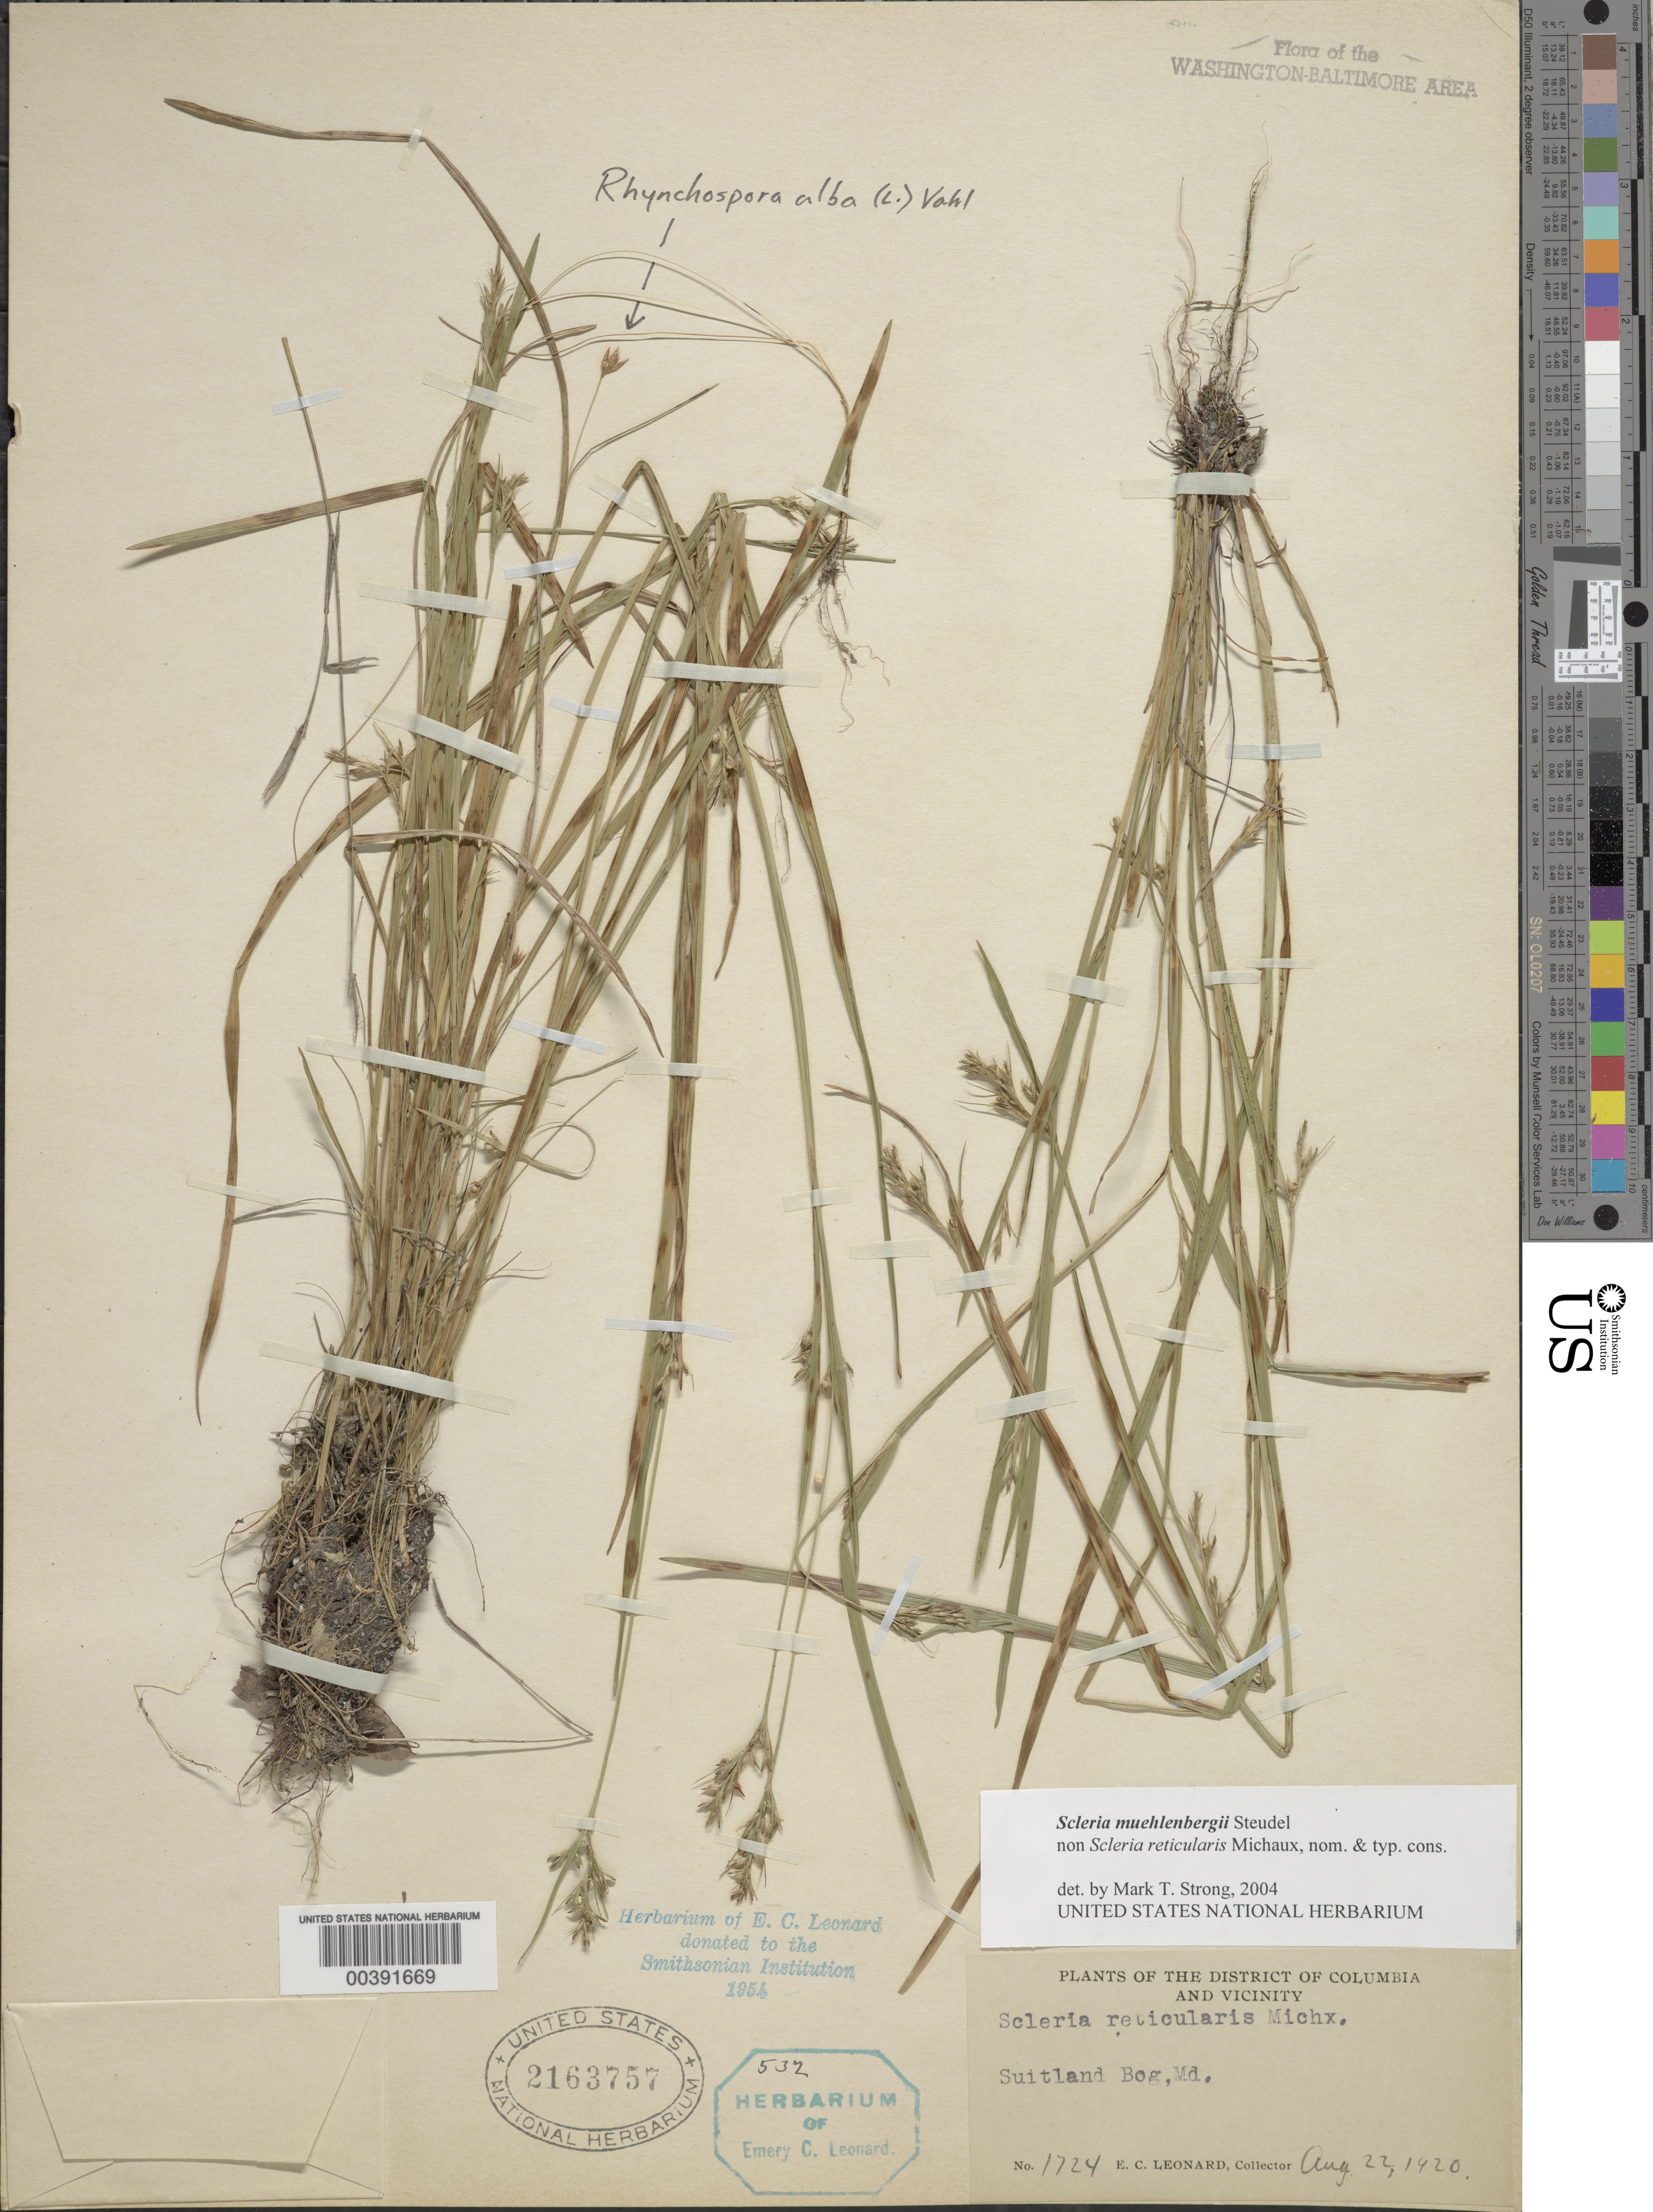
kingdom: Plantae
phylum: Tracheophyta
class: Liliopsida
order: Poales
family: Cyperaceae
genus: Scleria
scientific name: Scleria muehlenbergii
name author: Steud.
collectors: E. C. Leonard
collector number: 1724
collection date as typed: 22 Aug 1920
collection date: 1920-08-22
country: United States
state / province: Maryland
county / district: Prince George's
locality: Suitland Bog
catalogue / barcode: US 2163757